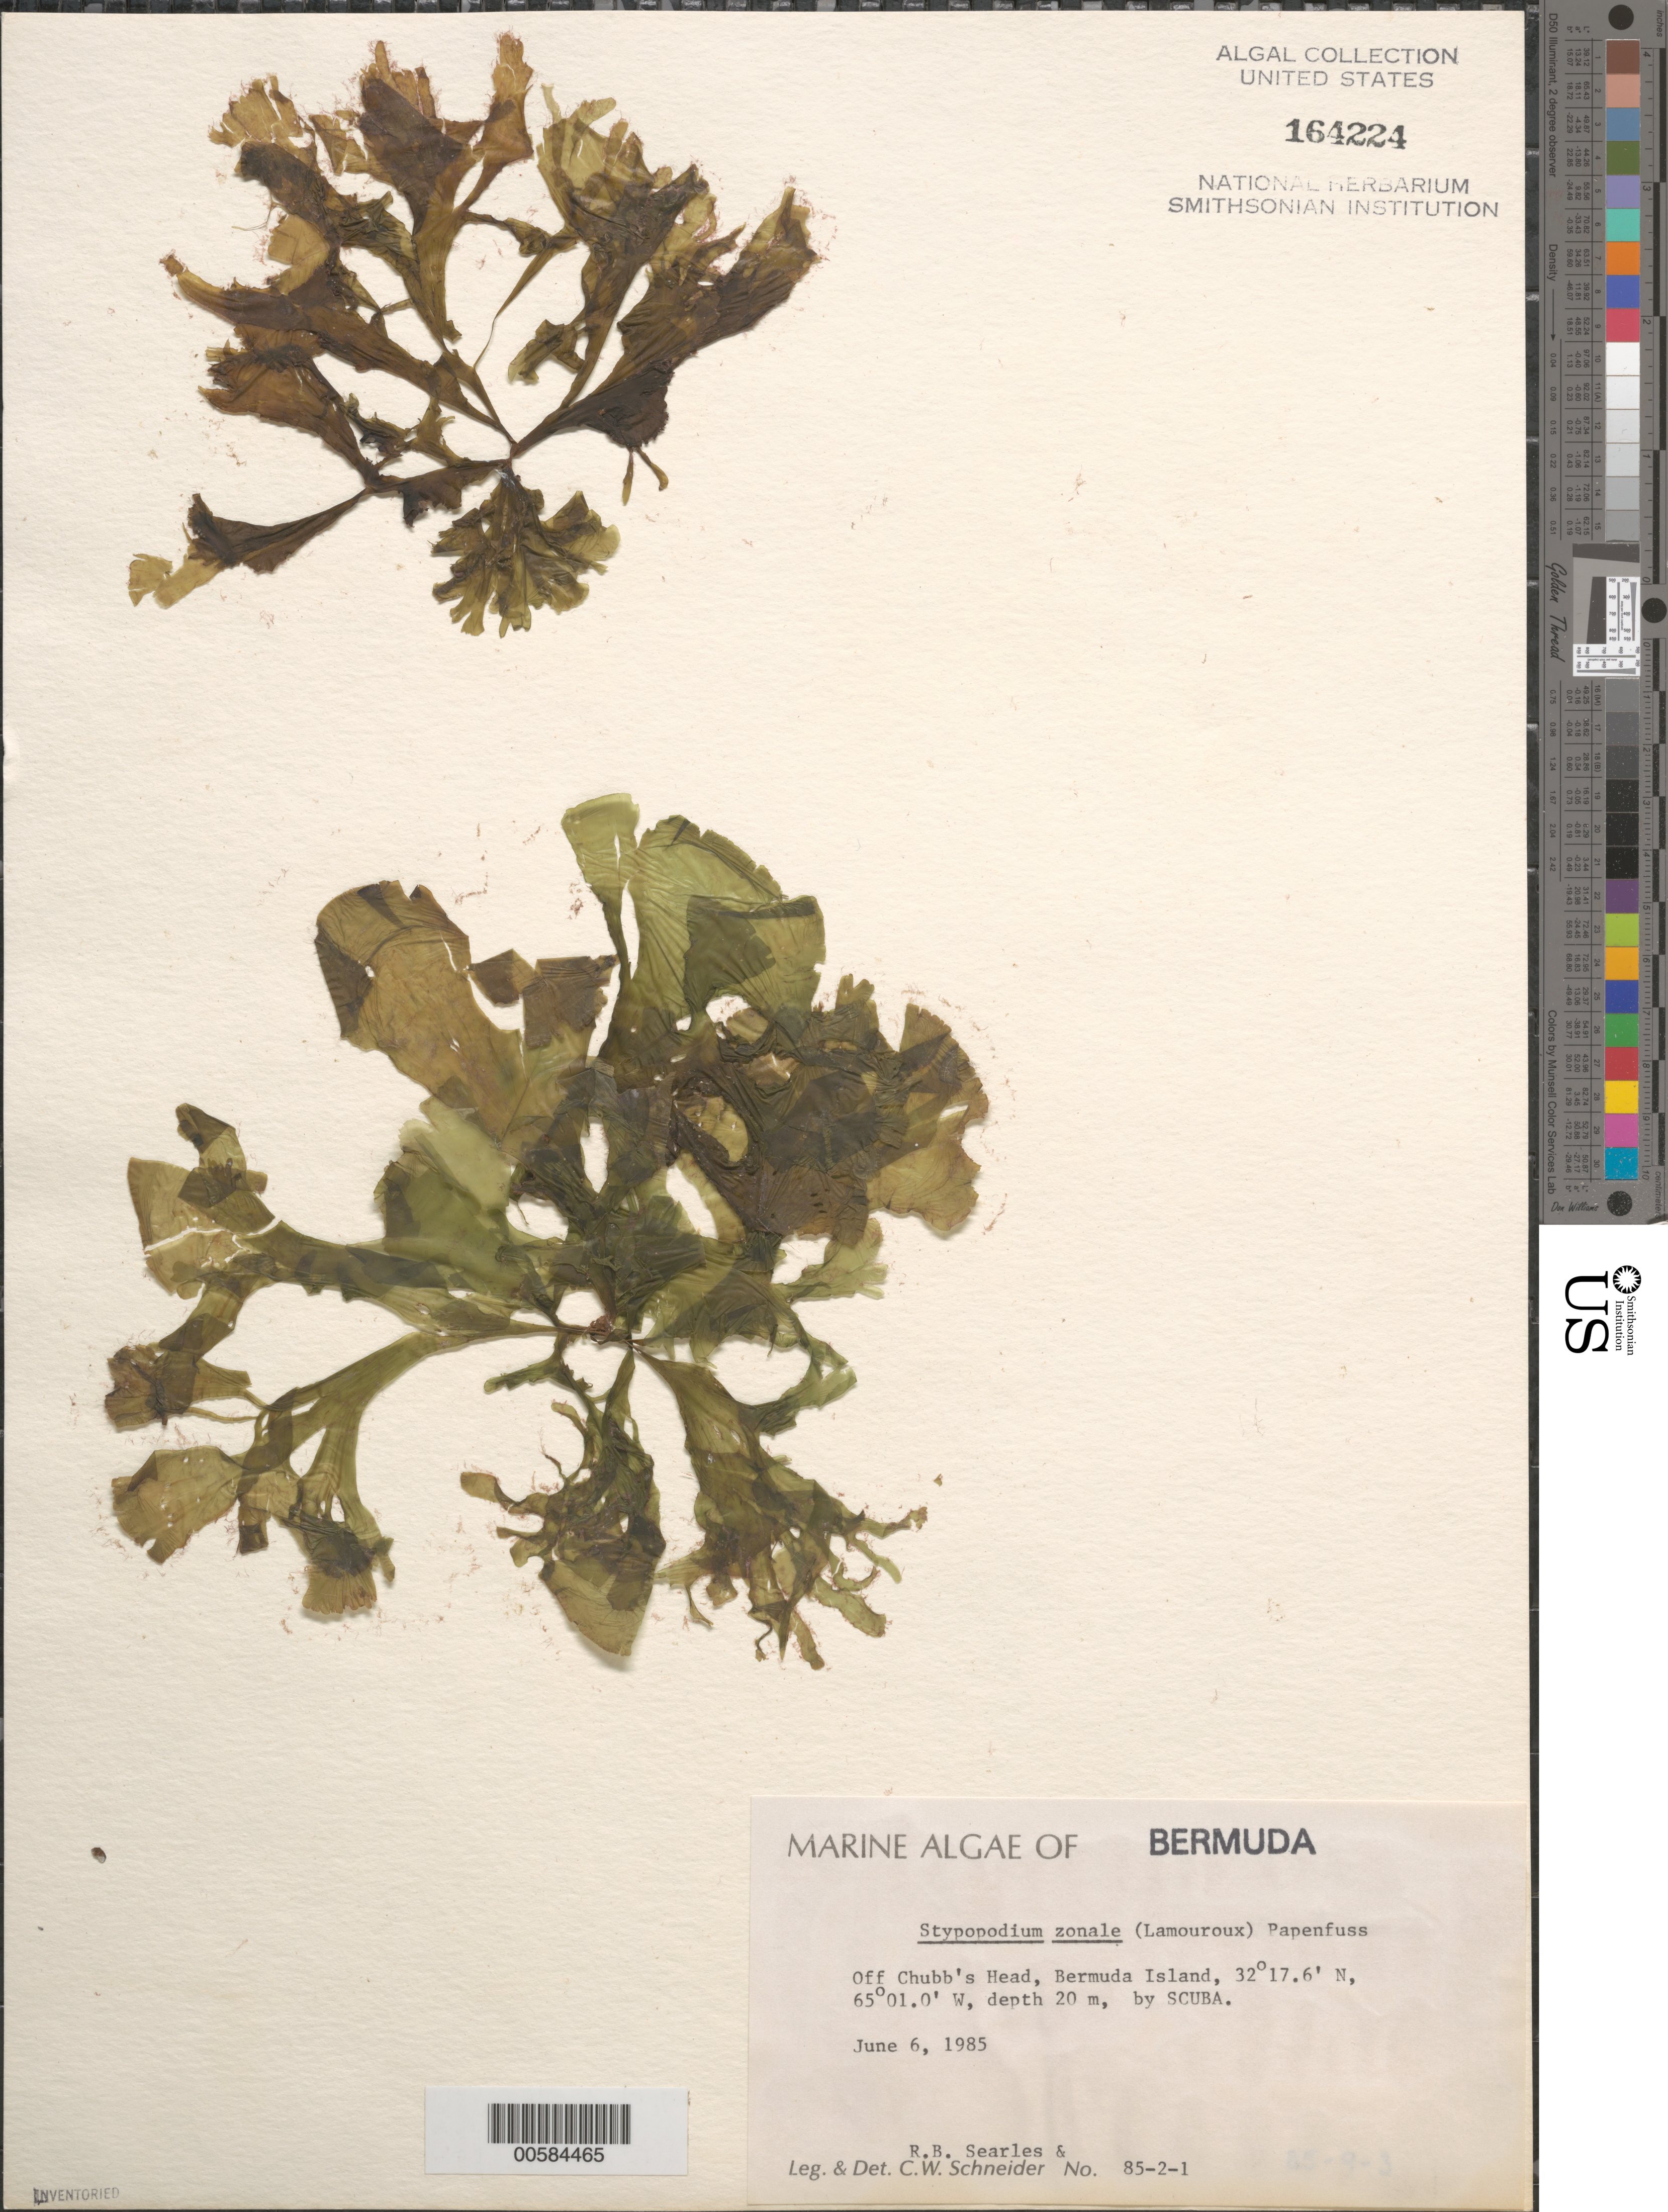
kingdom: Chromista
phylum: Ochrophyta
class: Phaeophyceae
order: Dictyotales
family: Dictyotaceae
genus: Stypopodium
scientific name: Stypopodium zonale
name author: (J.V.Lamouroux) Papenf.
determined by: Schneider, C. W.; Searles, R. B.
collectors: C. W. Schneider & R. Searles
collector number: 85-2-1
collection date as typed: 06 Jun 1985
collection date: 1985-06-06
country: Bermuda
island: Bermuda Island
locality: Off Chubb's Head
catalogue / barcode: US 164224